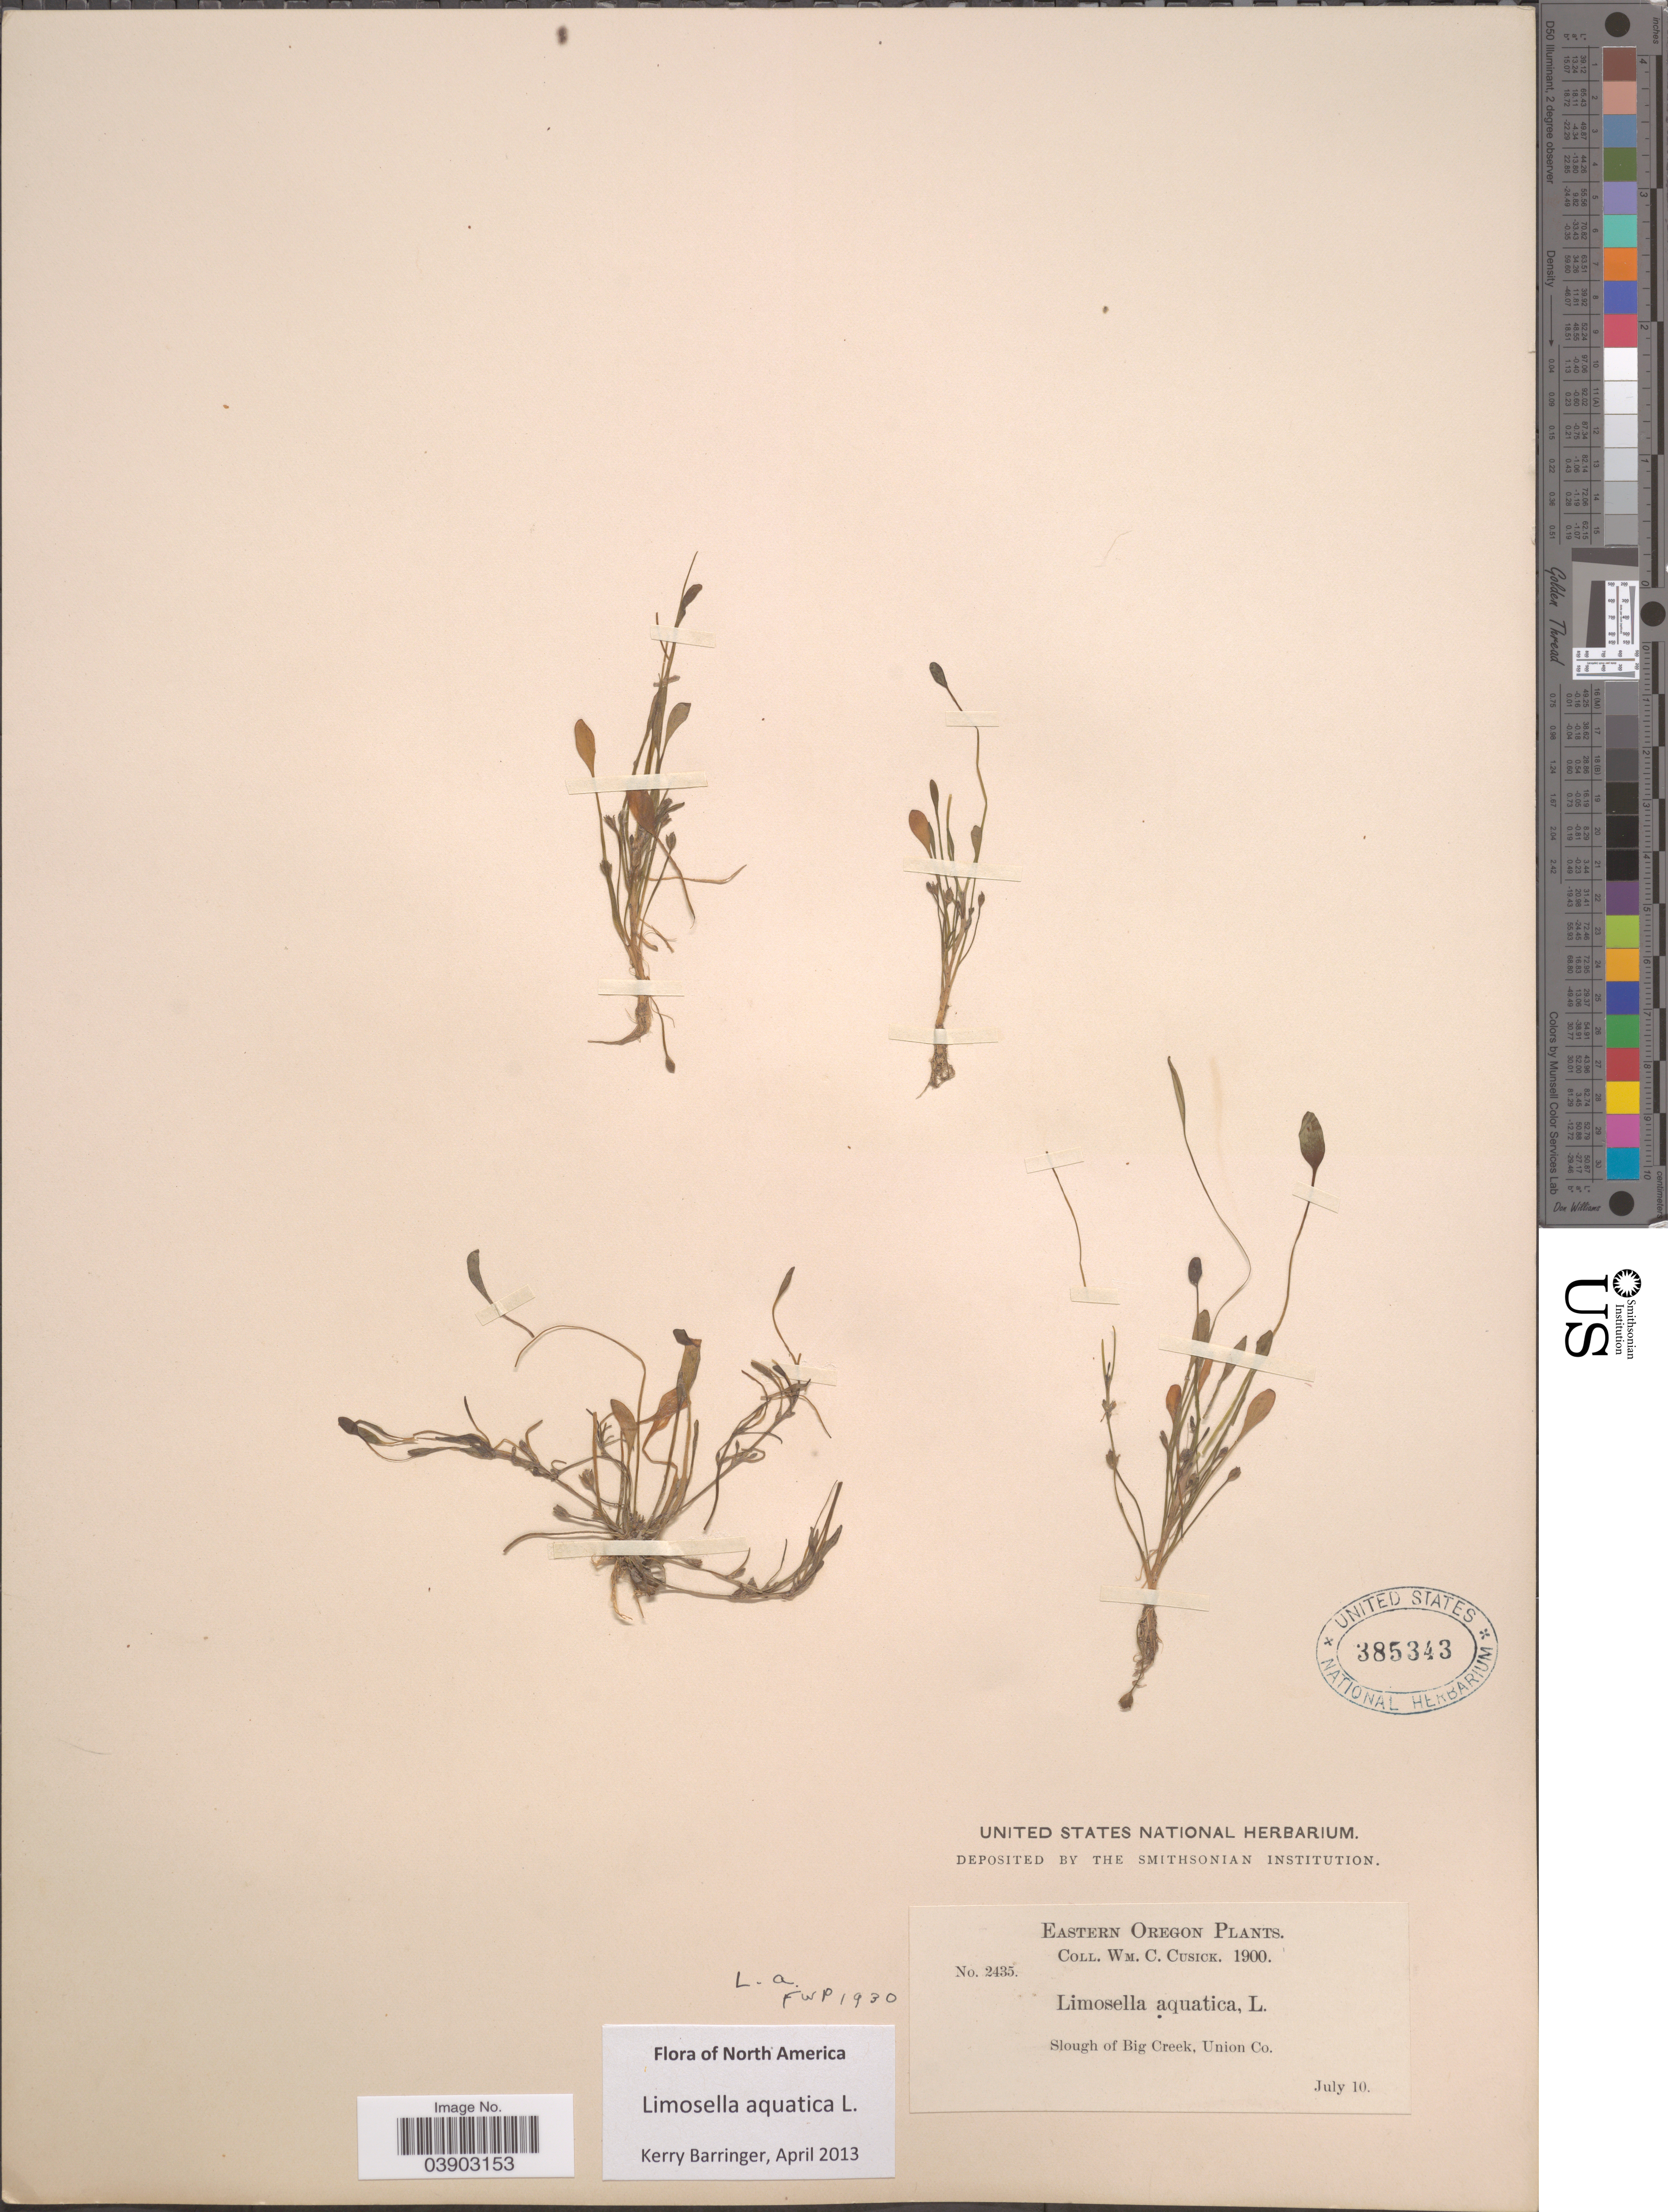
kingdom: Plantae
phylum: Tracheophyta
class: Magnoliopsida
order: Lamiales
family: Scrophulariaceae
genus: Limosella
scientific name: Limosella aquatica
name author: L.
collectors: W. C. Cusick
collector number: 2435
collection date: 1900-07-10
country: United States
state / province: Oregon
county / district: Union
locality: Eastern Oregon. Slough of Big Creek, Union Co.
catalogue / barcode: US 385343